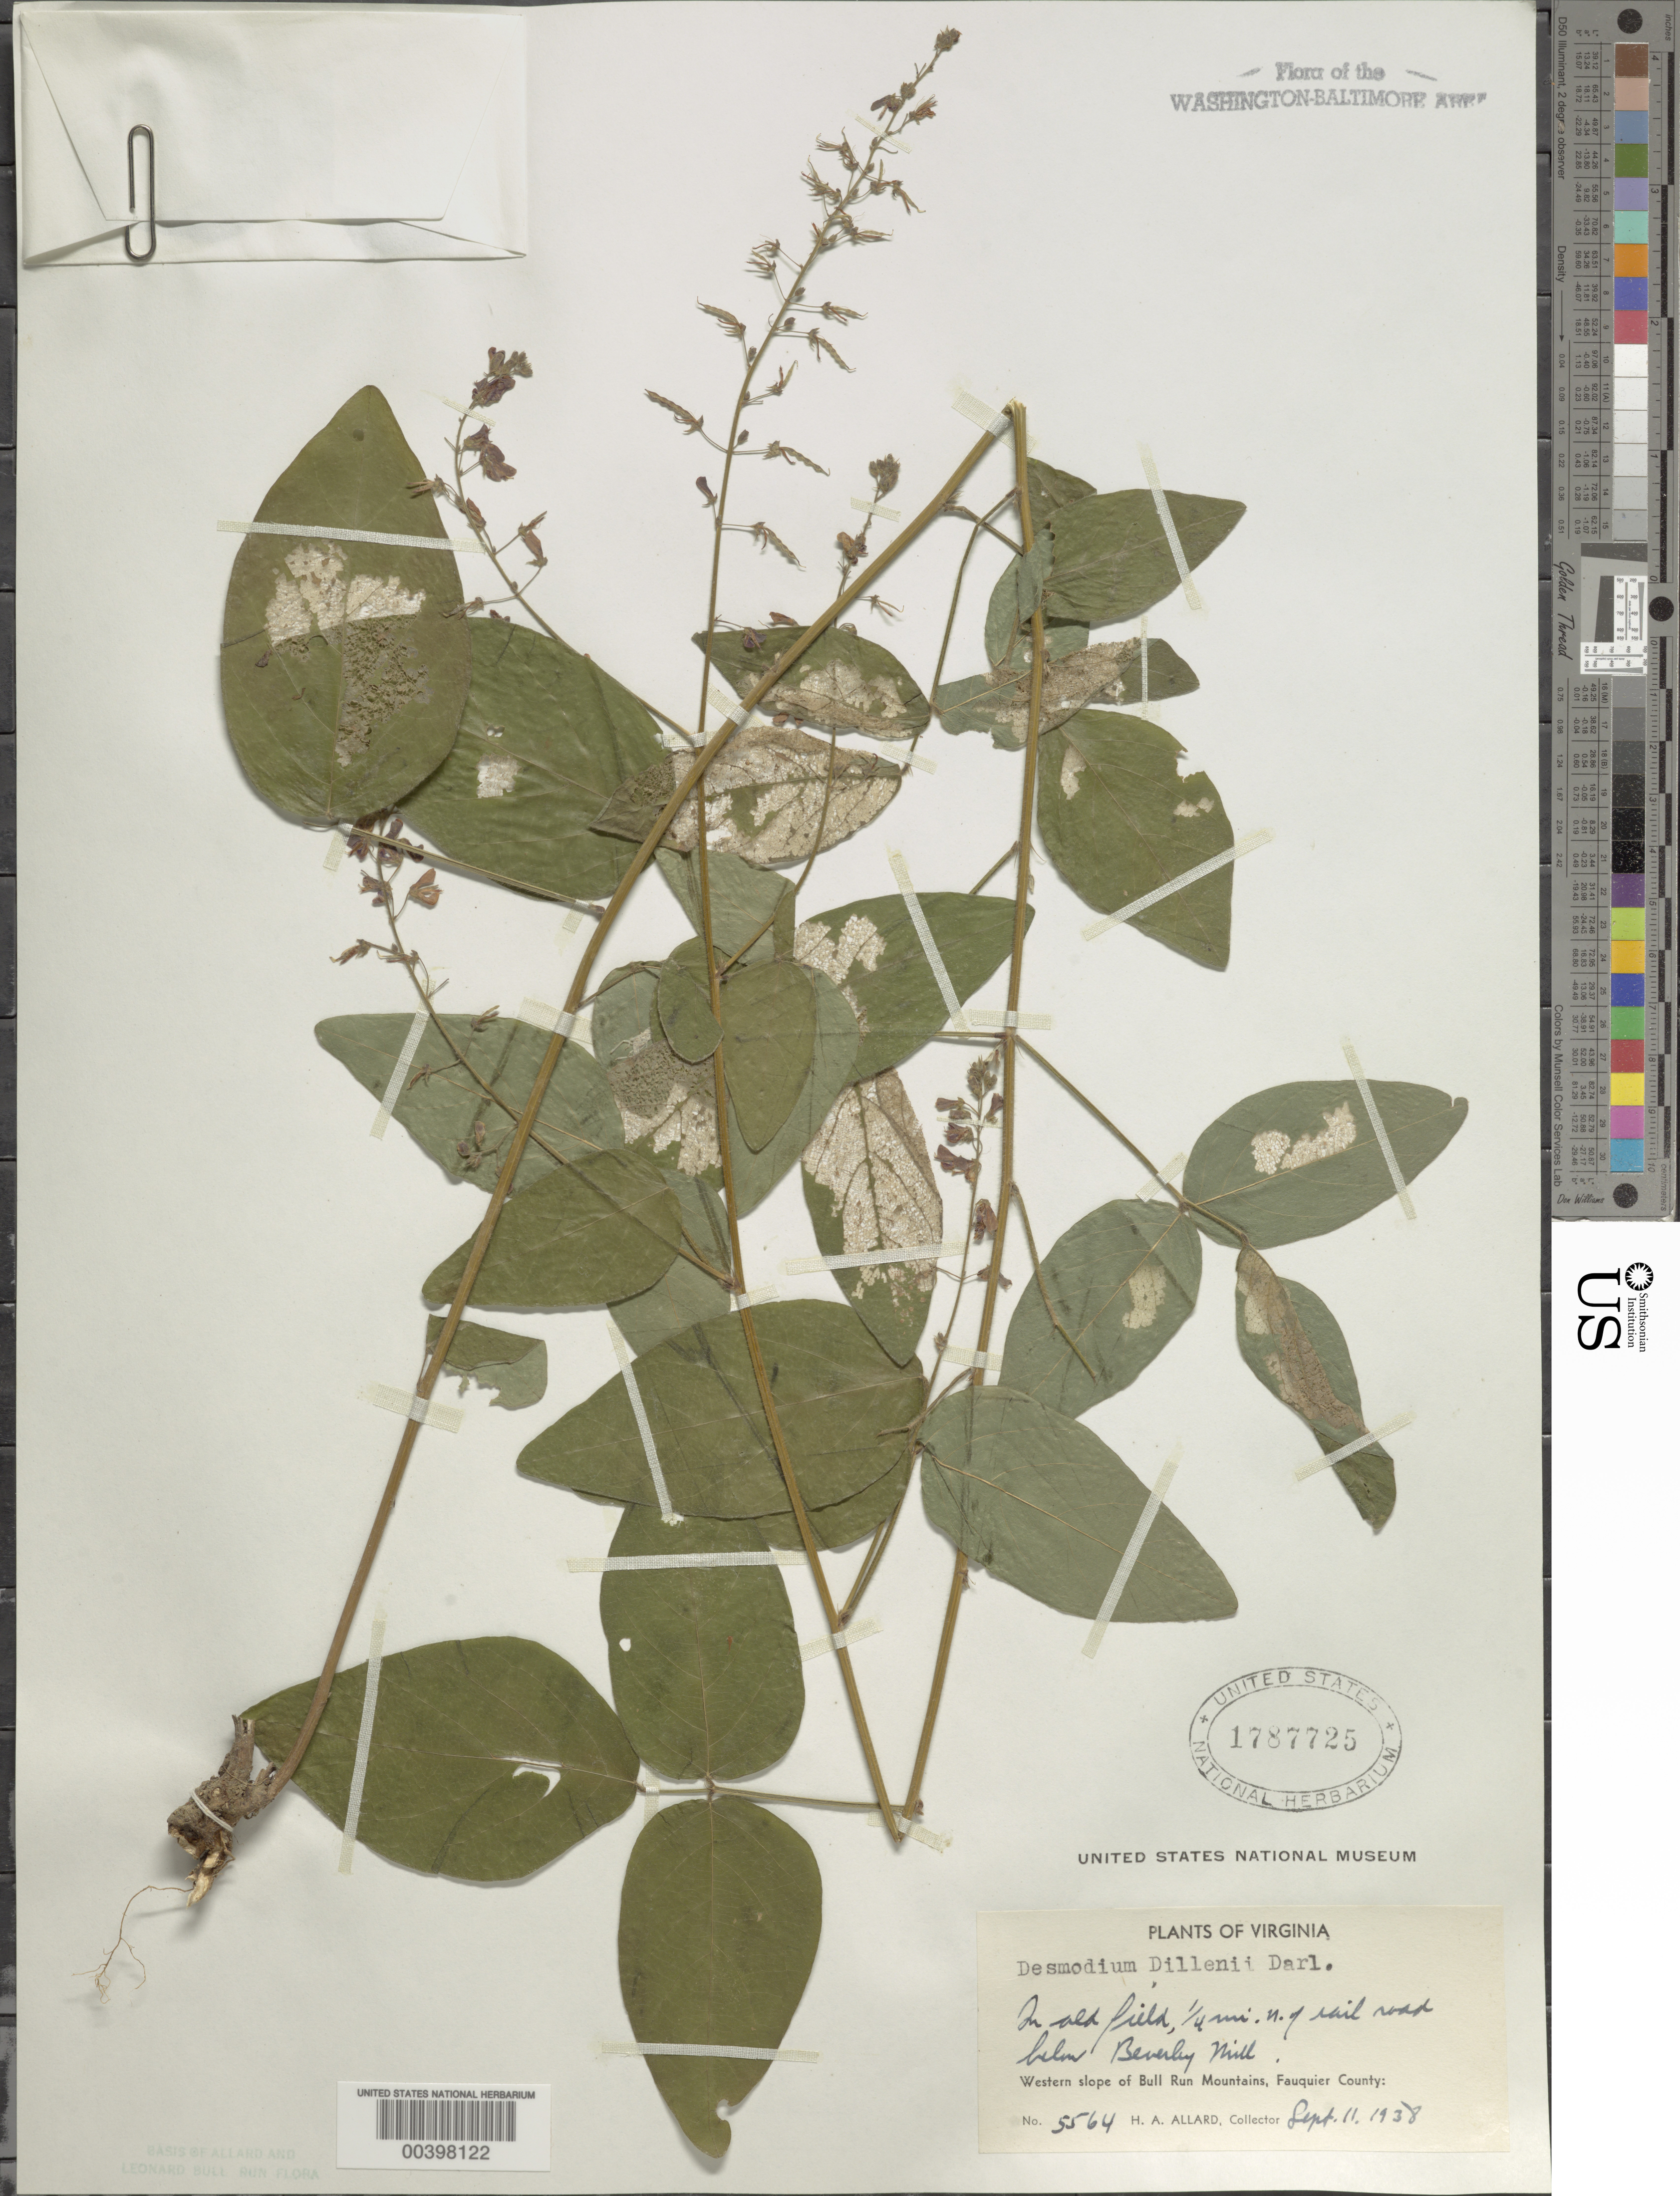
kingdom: Plantae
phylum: Tracheophyta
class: Magnoliopsida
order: Fabales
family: Fabaceae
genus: Desmodium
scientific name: Desmodium perplexum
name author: B.G. Schub.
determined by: Strong, Mark T., (BOT), Smithsonian Institution - National Museum of Natural History (UNITED STATES)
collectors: H. A. Allard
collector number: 5564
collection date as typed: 11 Sep 1938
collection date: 1938-09-11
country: United States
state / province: Virginia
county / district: Fauquier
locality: Below Beverley Mill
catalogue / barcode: US 1787725